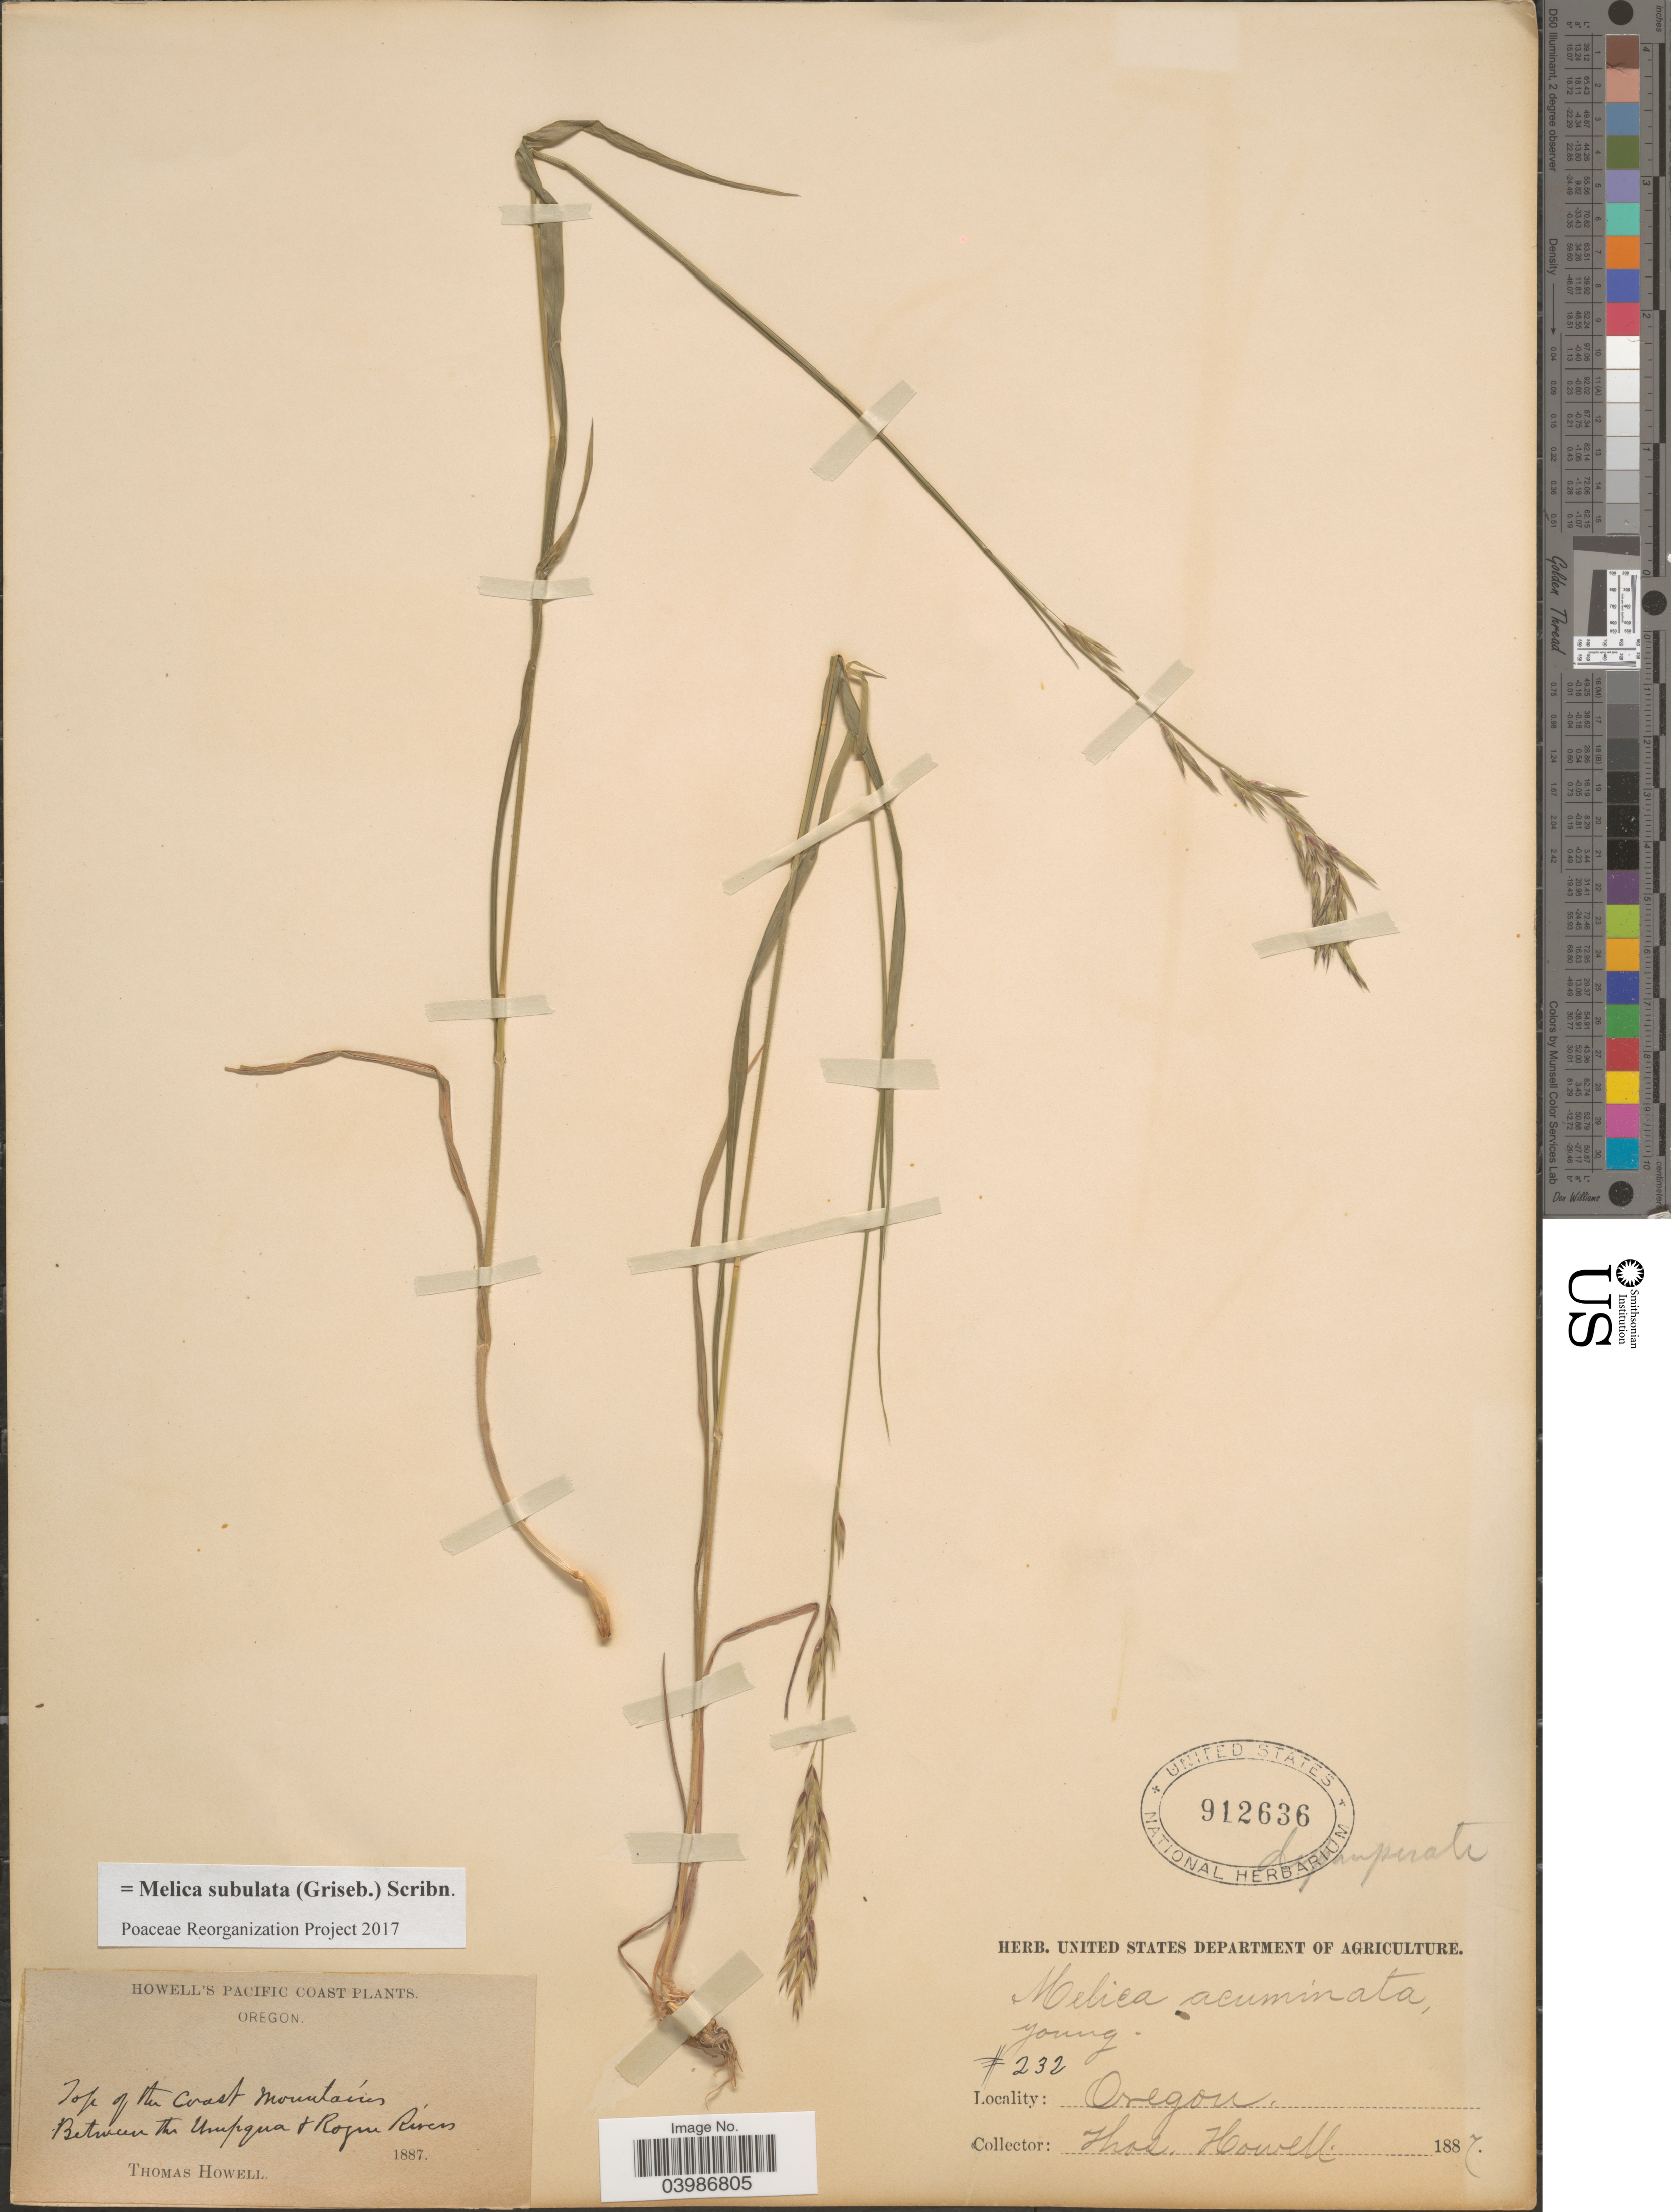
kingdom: Plantae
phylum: Tracheophyta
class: Liliopsida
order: Poales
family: Poaceae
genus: Melica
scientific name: Melica subulata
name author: (Griseb.) Scribn.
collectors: T. Howell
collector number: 232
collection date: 1887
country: United States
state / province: Oregon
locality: Pacific Coast. Top of the Coast Mountains. Between the Umpqua & Rogue Rivers.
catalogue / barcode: US 912636